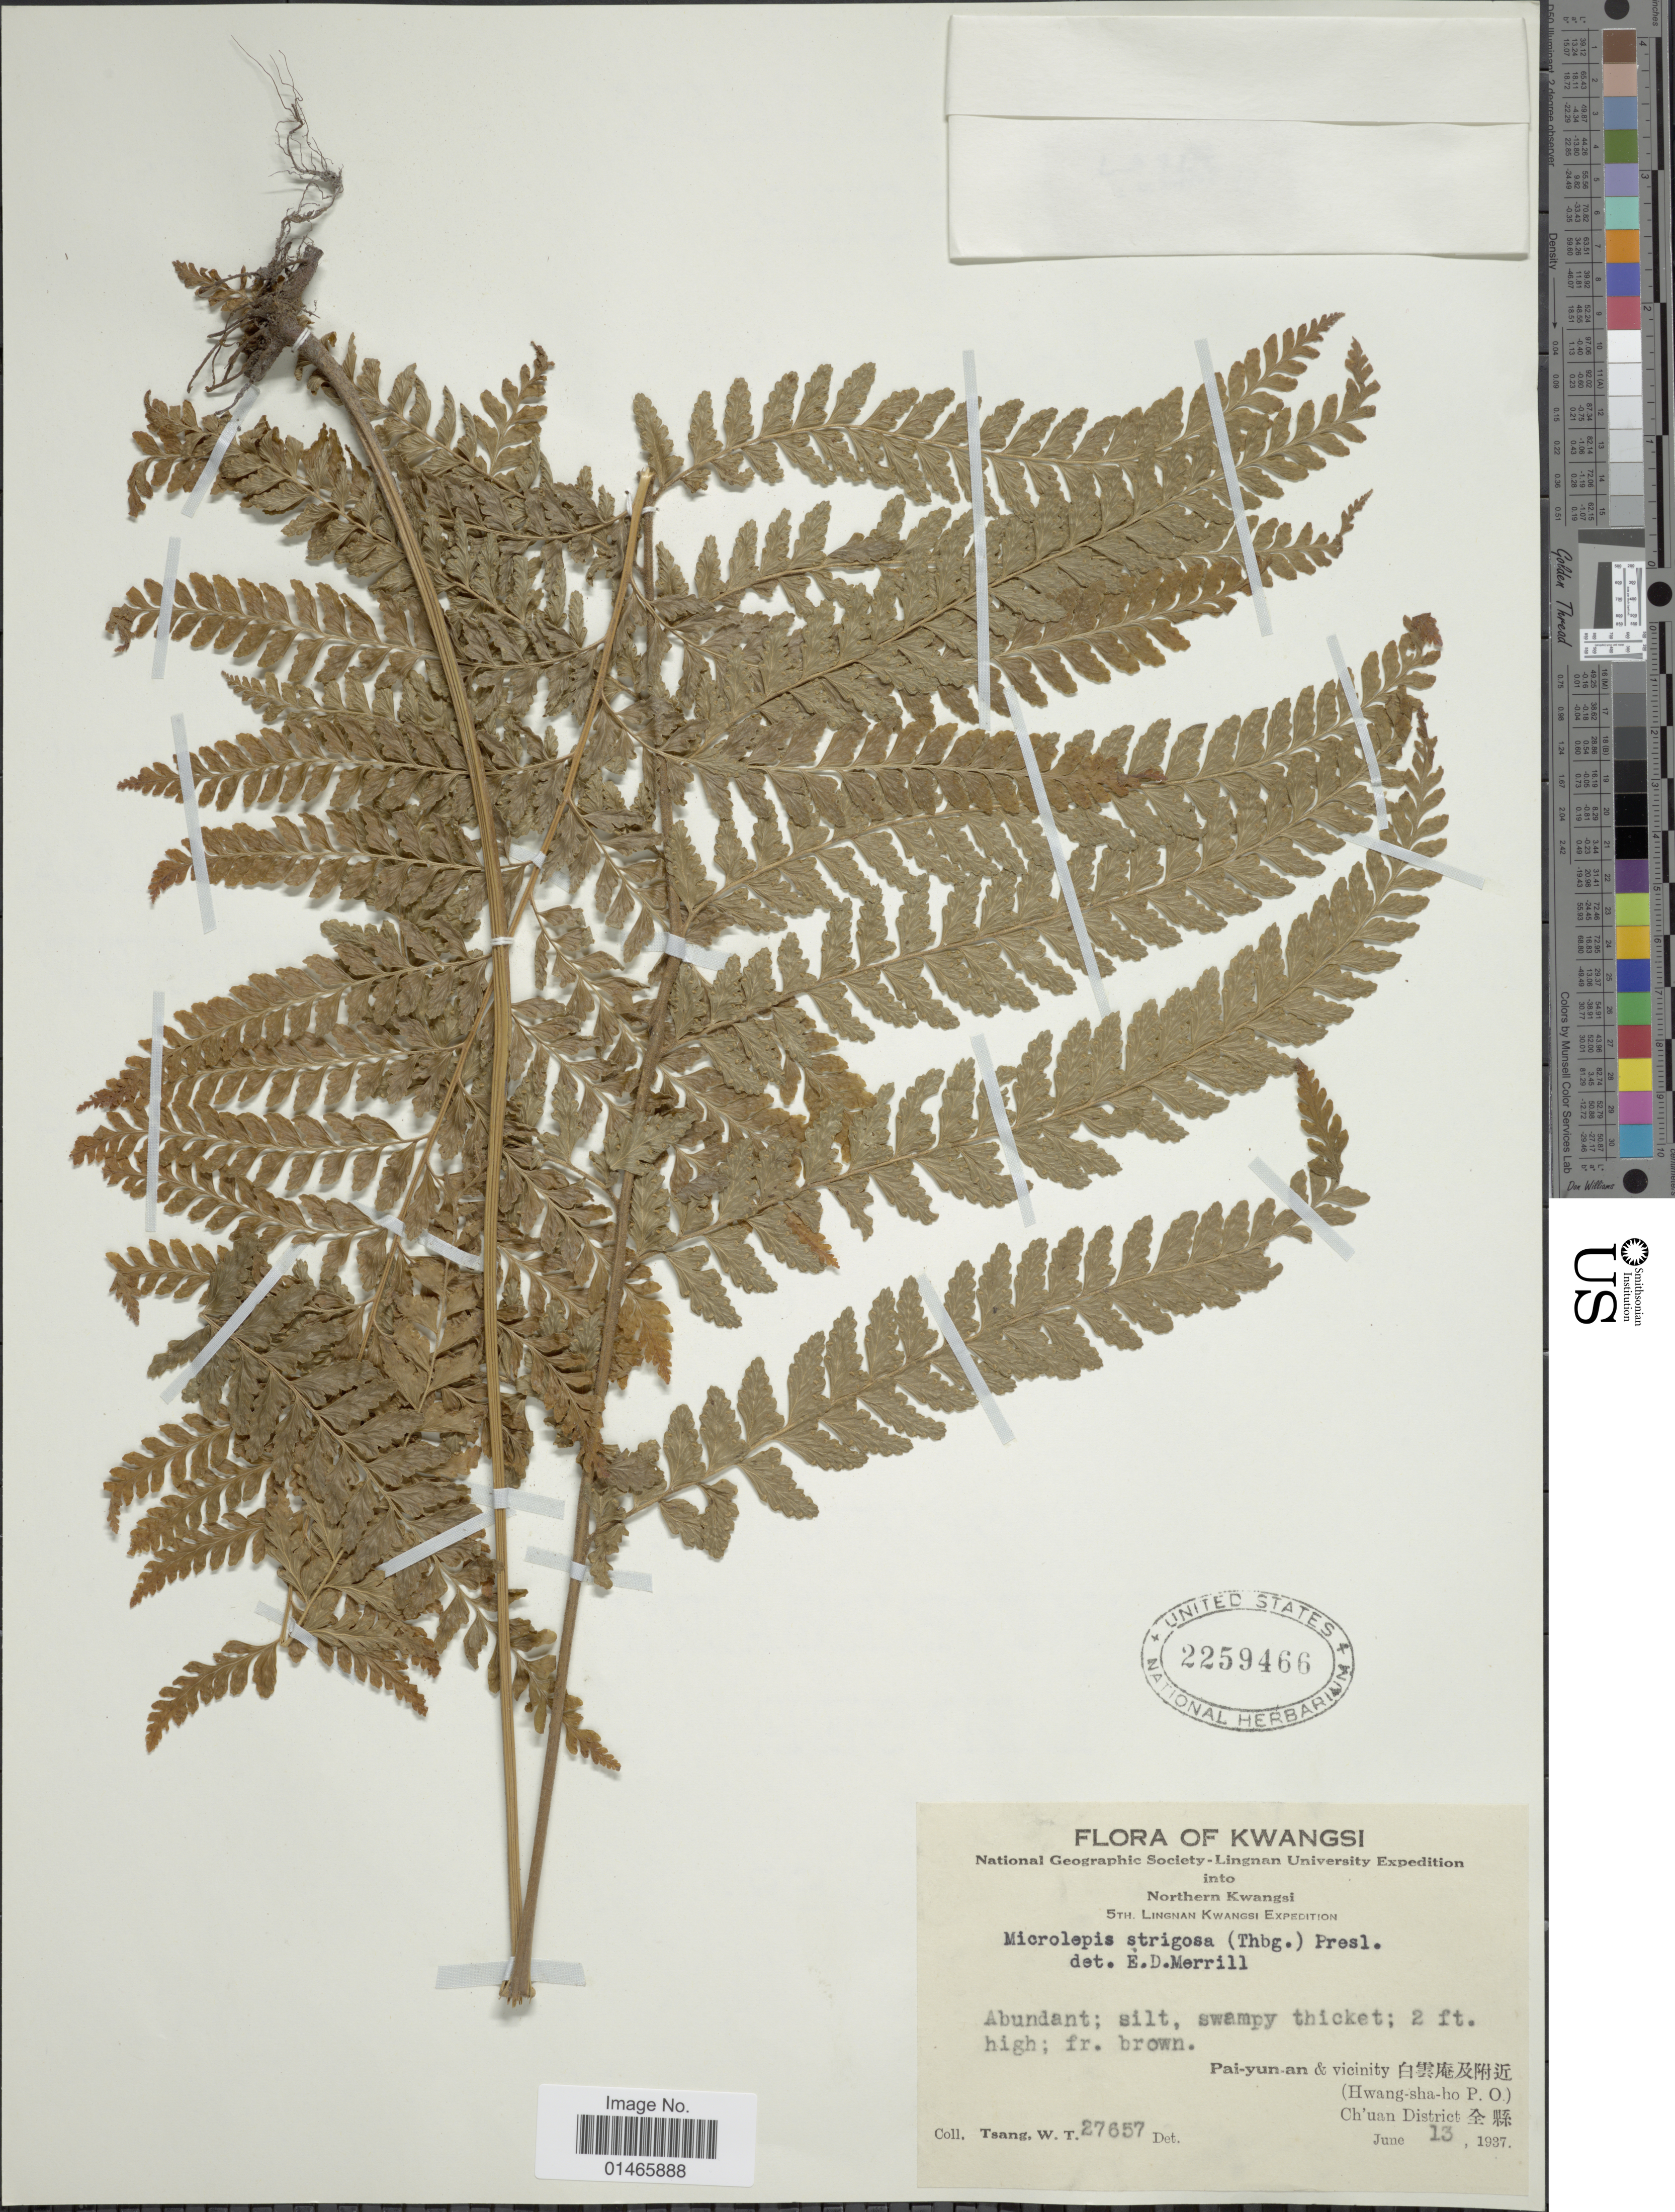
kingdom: Plantae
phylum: Tracheophyta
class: Polypodiopsida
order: Polypodiales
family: Dennstaedtiaceae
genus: Microlepia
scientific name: Microlepia strigosa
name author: (Thunb.) J. Presl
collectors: W. T. Tsang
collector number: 27657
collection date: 1937-06-13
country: China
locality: Kwangsi, Pai-yun-an & vicinity ( Hwang-sha-ho P.O), Chúan District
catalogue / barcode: US 2259466